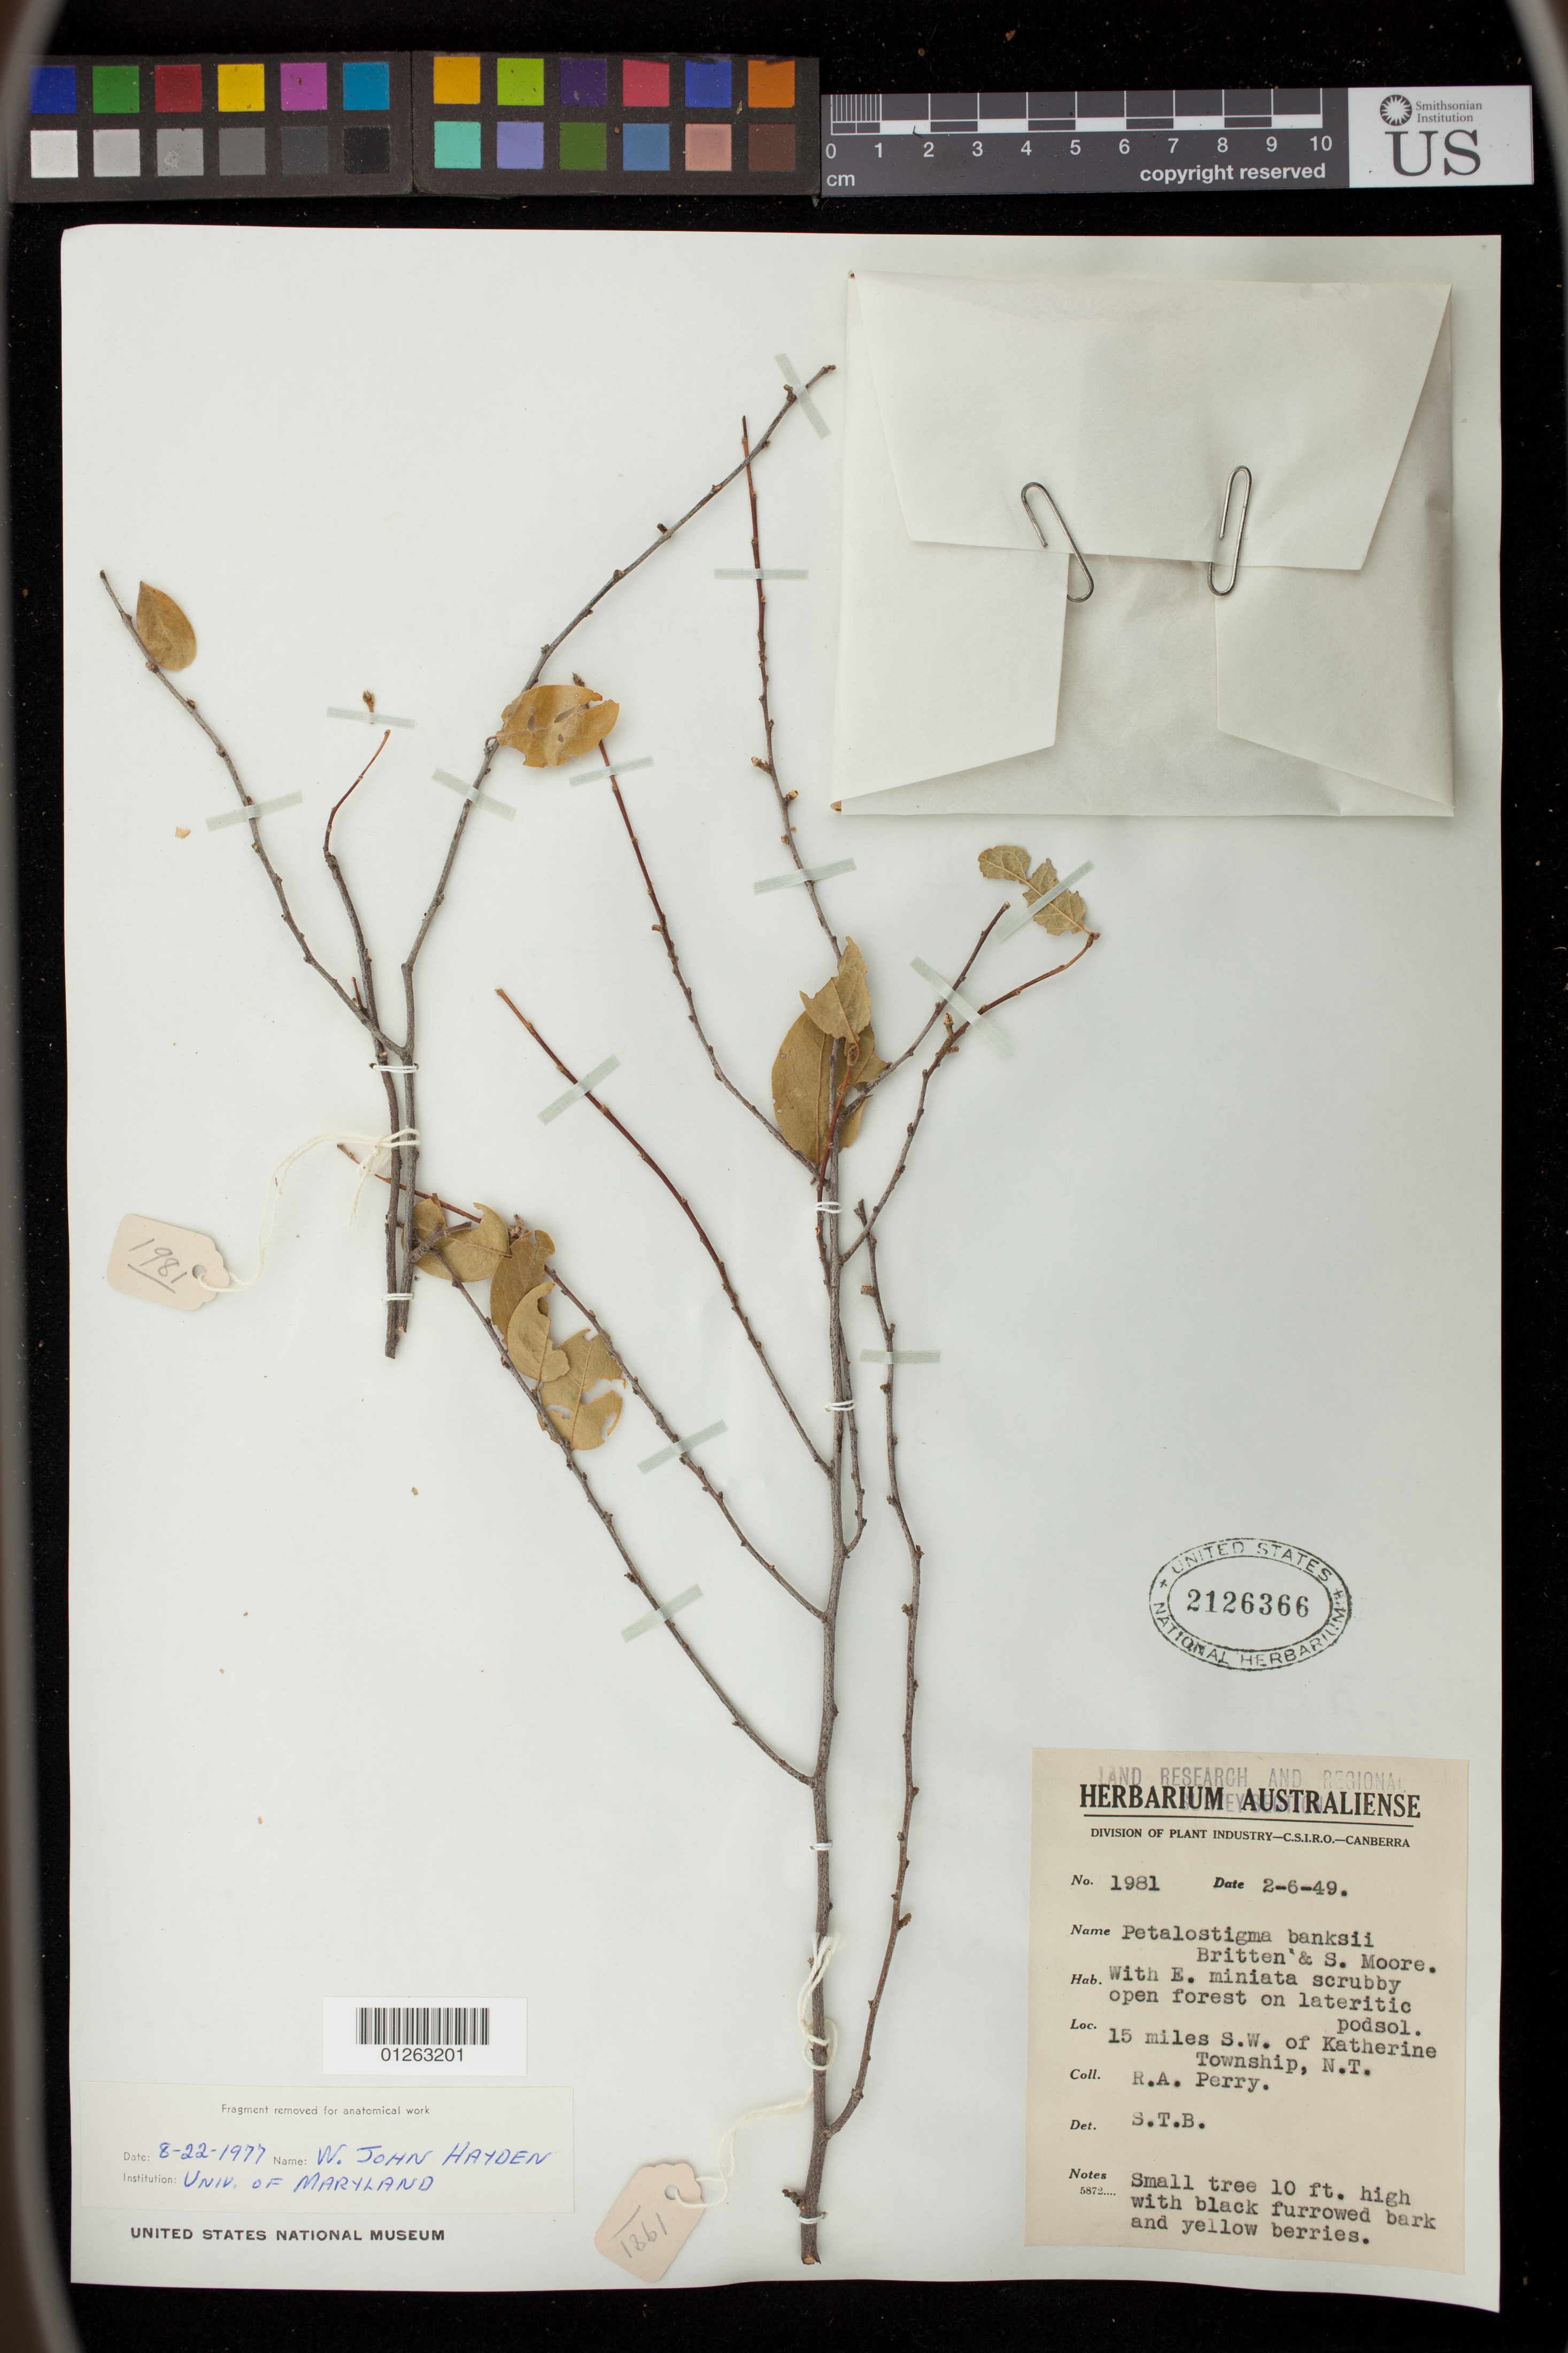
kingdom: Plantae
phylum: Tracheophyta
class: Magnoliopsida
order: Malpighiales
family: Picrodendraceae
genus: Petalostigma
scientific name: Petalostigma banksii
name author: Britten & S. Moore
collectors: R. Perry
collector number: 1981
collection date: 1949-06-02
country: Australia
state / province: Northern Territory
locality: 15 miles SW of Katherine Township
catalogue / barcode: US 2126366